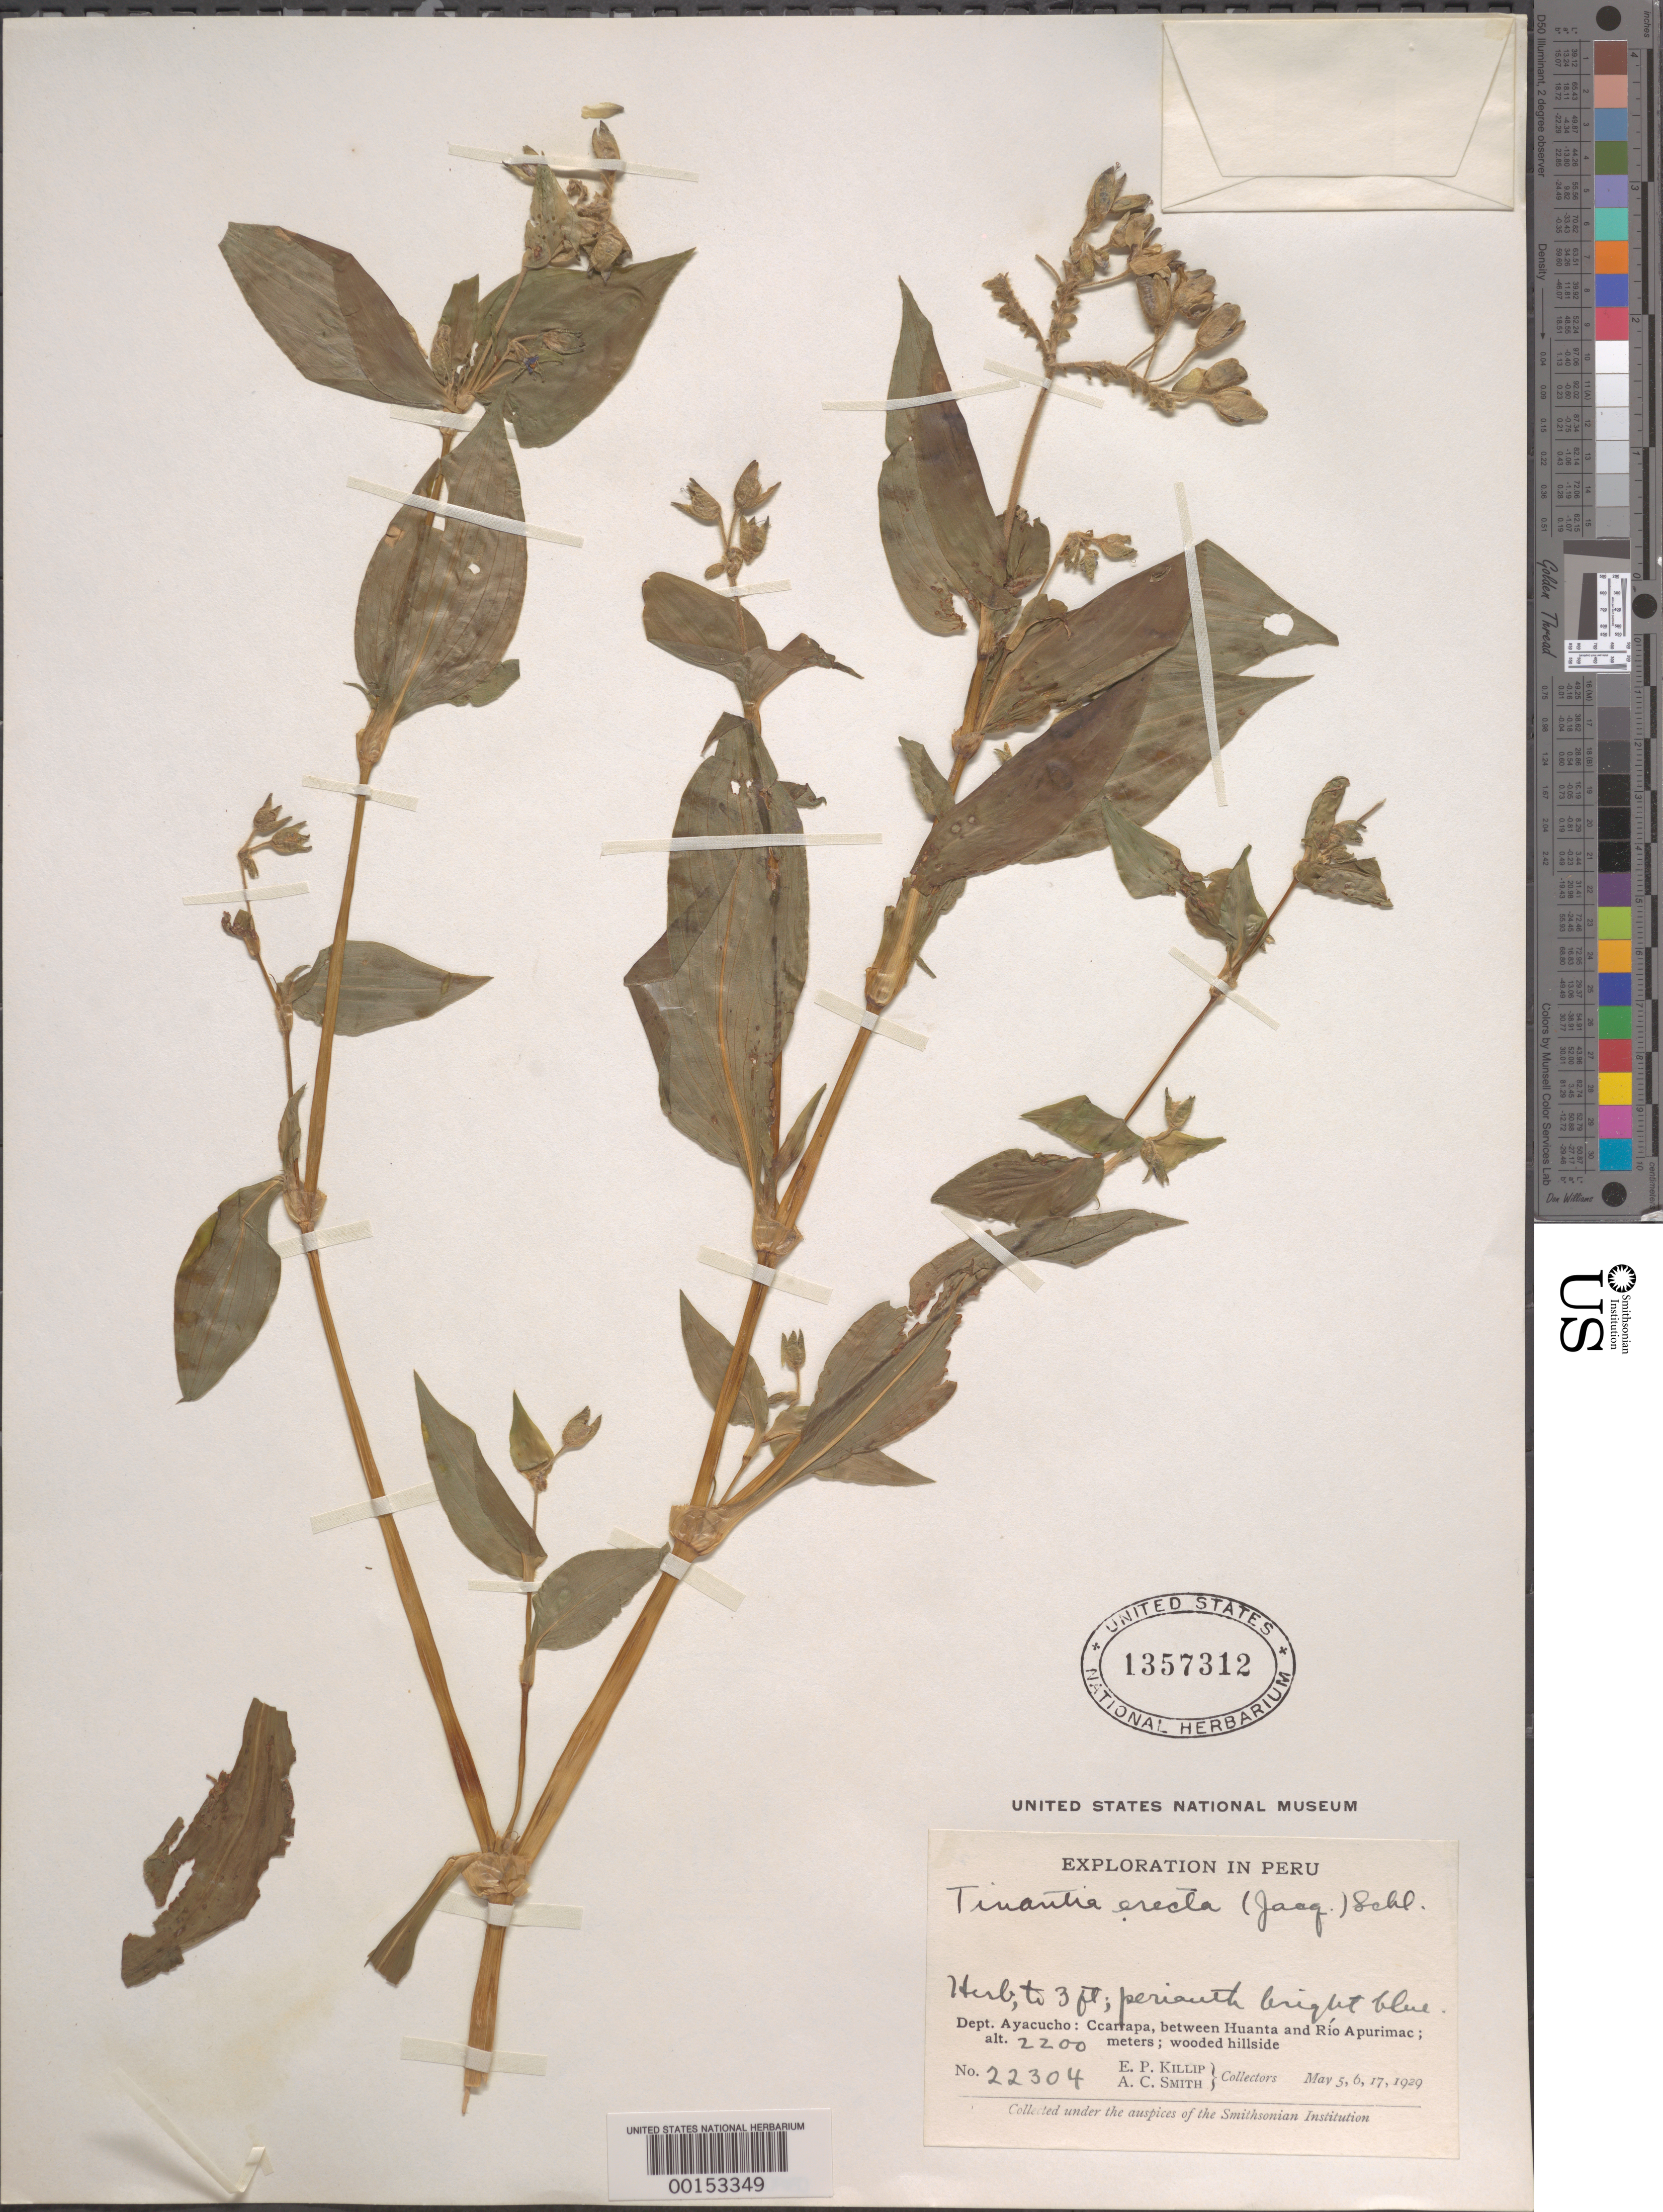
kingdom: Plantae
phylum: Tracheophyta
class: Liliopsida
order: Commelinales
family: Commelinaceae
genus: Tinantia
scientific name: Tinantia erecta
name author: (Jacq.) Fenzl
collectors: E. P. Killip & A. C. Smith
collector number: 22304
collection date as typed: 05 May 1929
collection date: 1929-05-05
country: Peru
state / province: Ayacucho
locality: Ccarrapa, between Huanta and Río Apurímac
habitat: Wooded hillside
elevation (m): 2200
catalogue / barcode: US 1357312